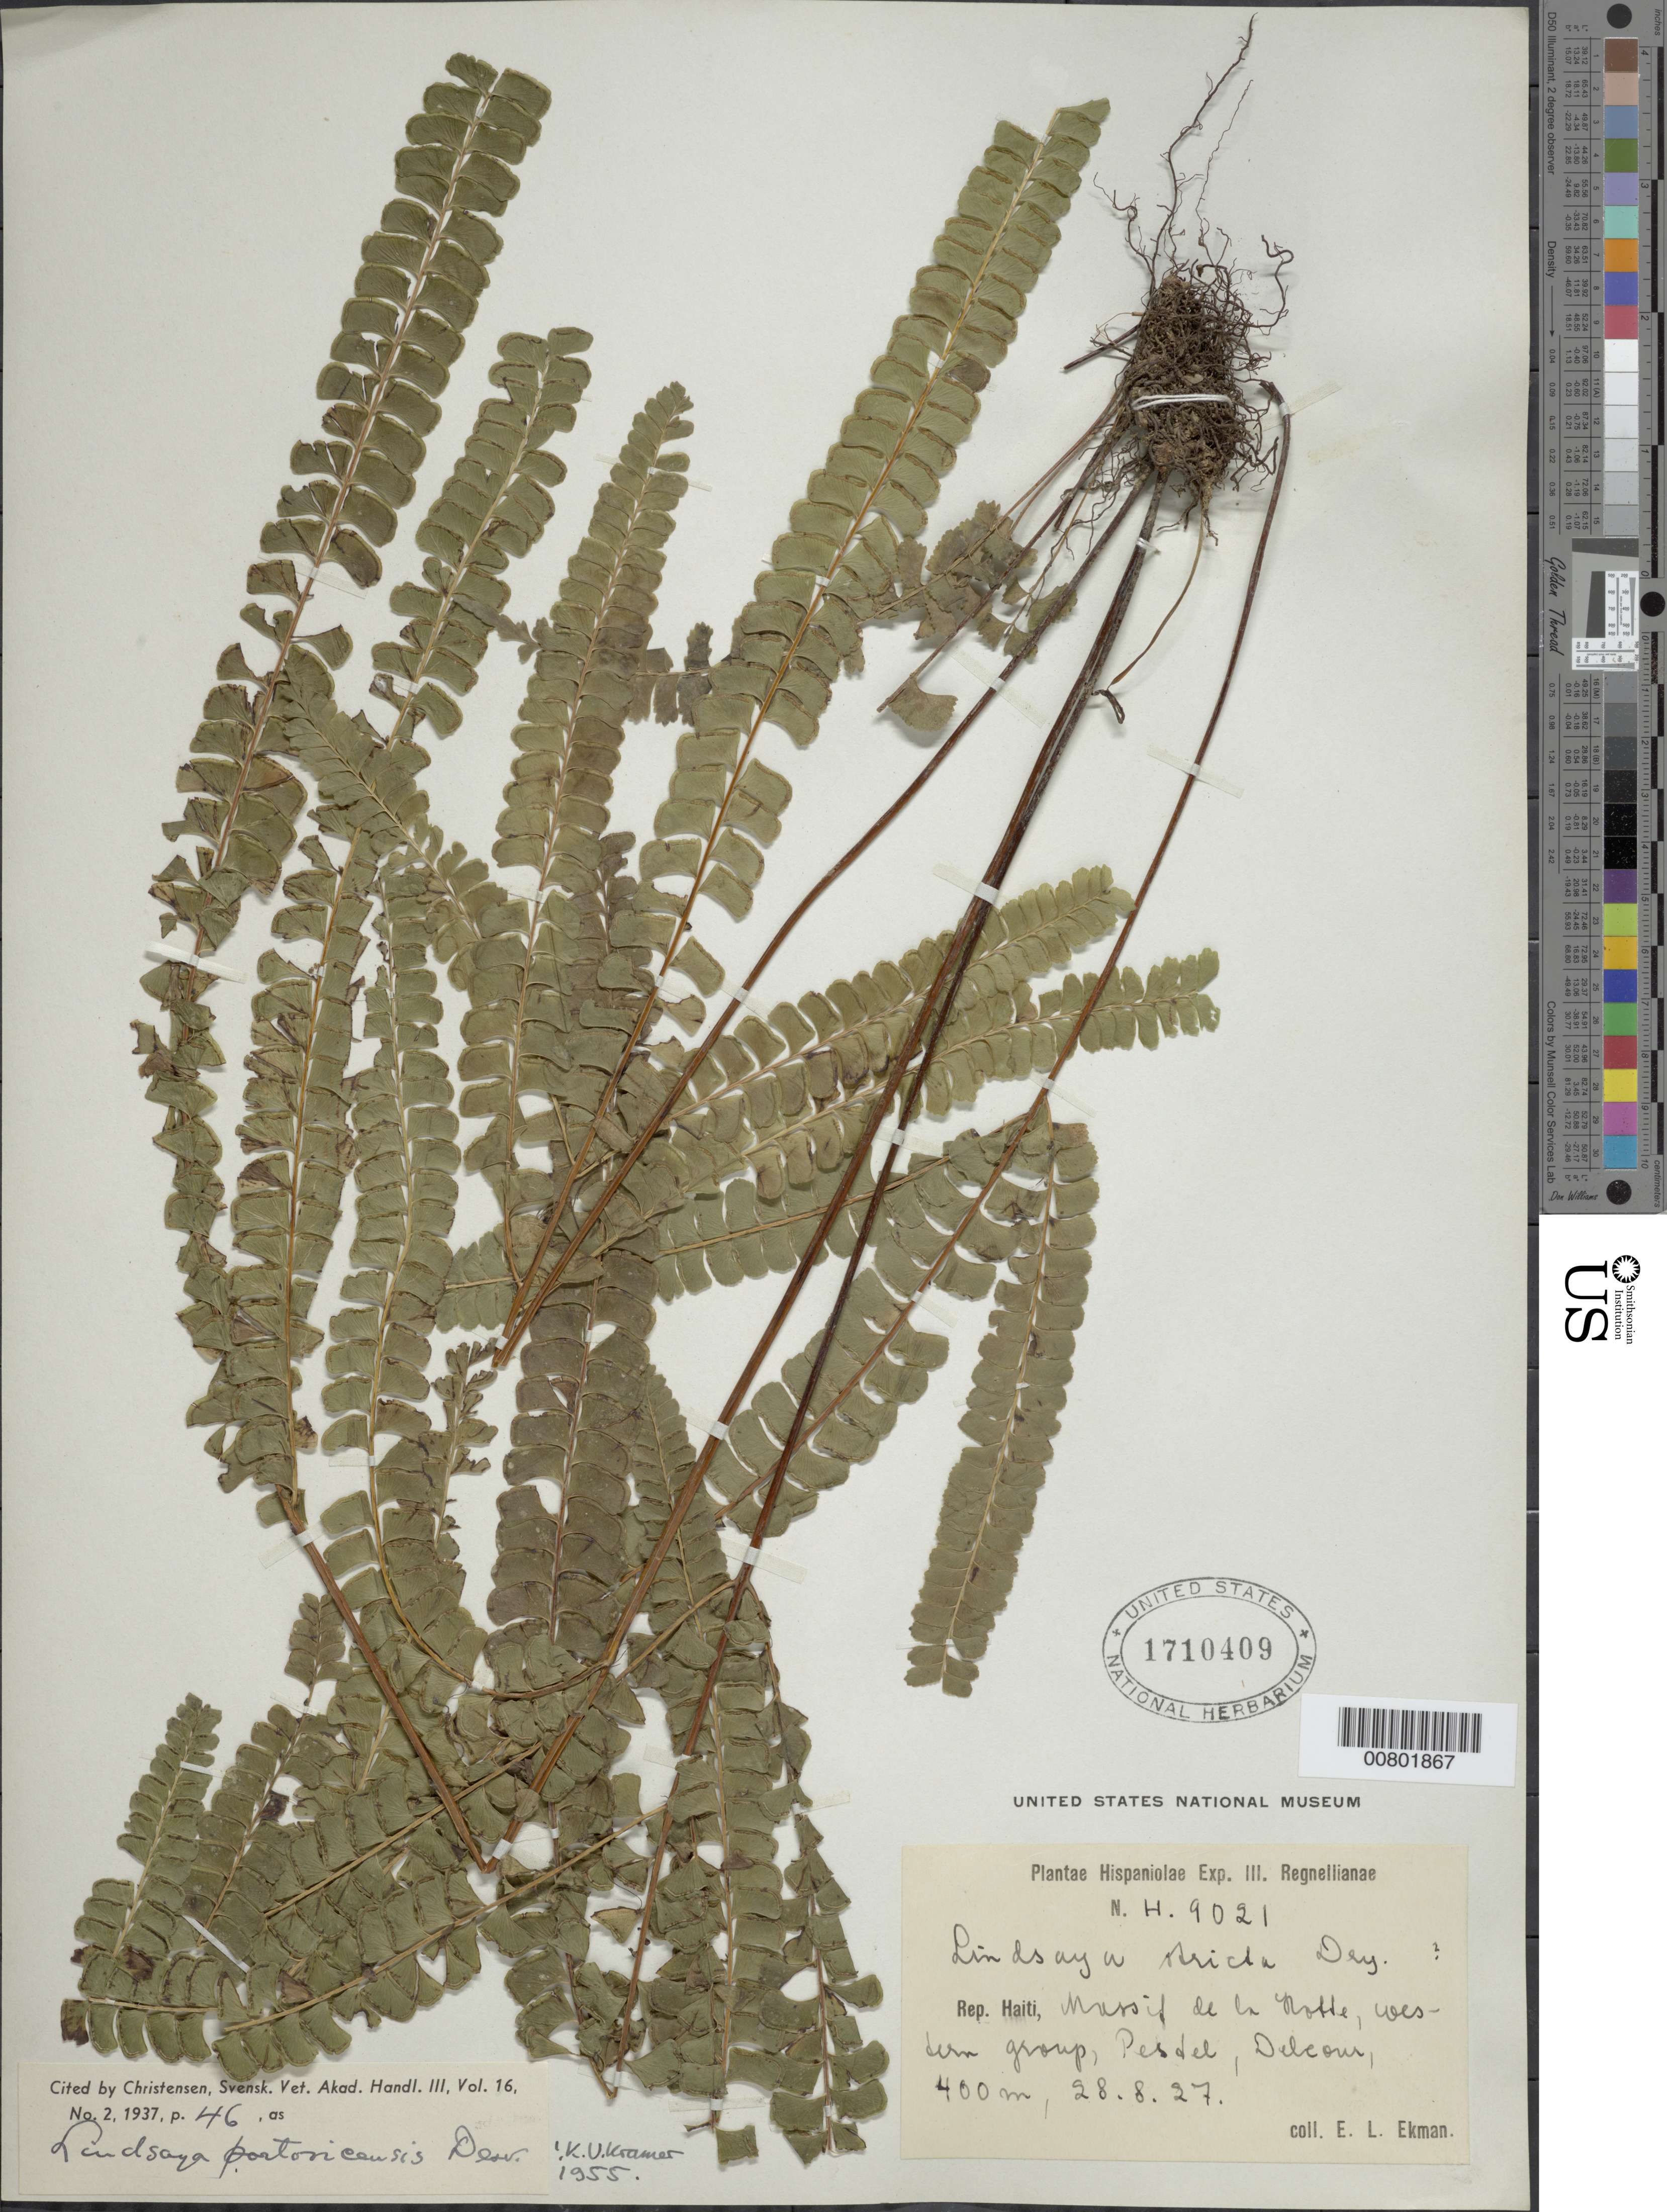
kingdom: Plantae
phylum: Tracheophyta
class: Polypodiopsida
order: Polypodiales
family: Lindsaeaceae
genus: Lindsaea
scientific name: Lindsaea portoricensis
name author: Desv.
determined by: Kramer, K. U.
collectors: E. L. Ekman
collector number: H 9021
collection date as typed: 28 Aug 1927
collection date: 1927-08-28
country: Haiti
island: Hispaniola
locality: Massif de la Hotte, western group, Pesdel, Delcour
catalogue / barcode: US 1710409